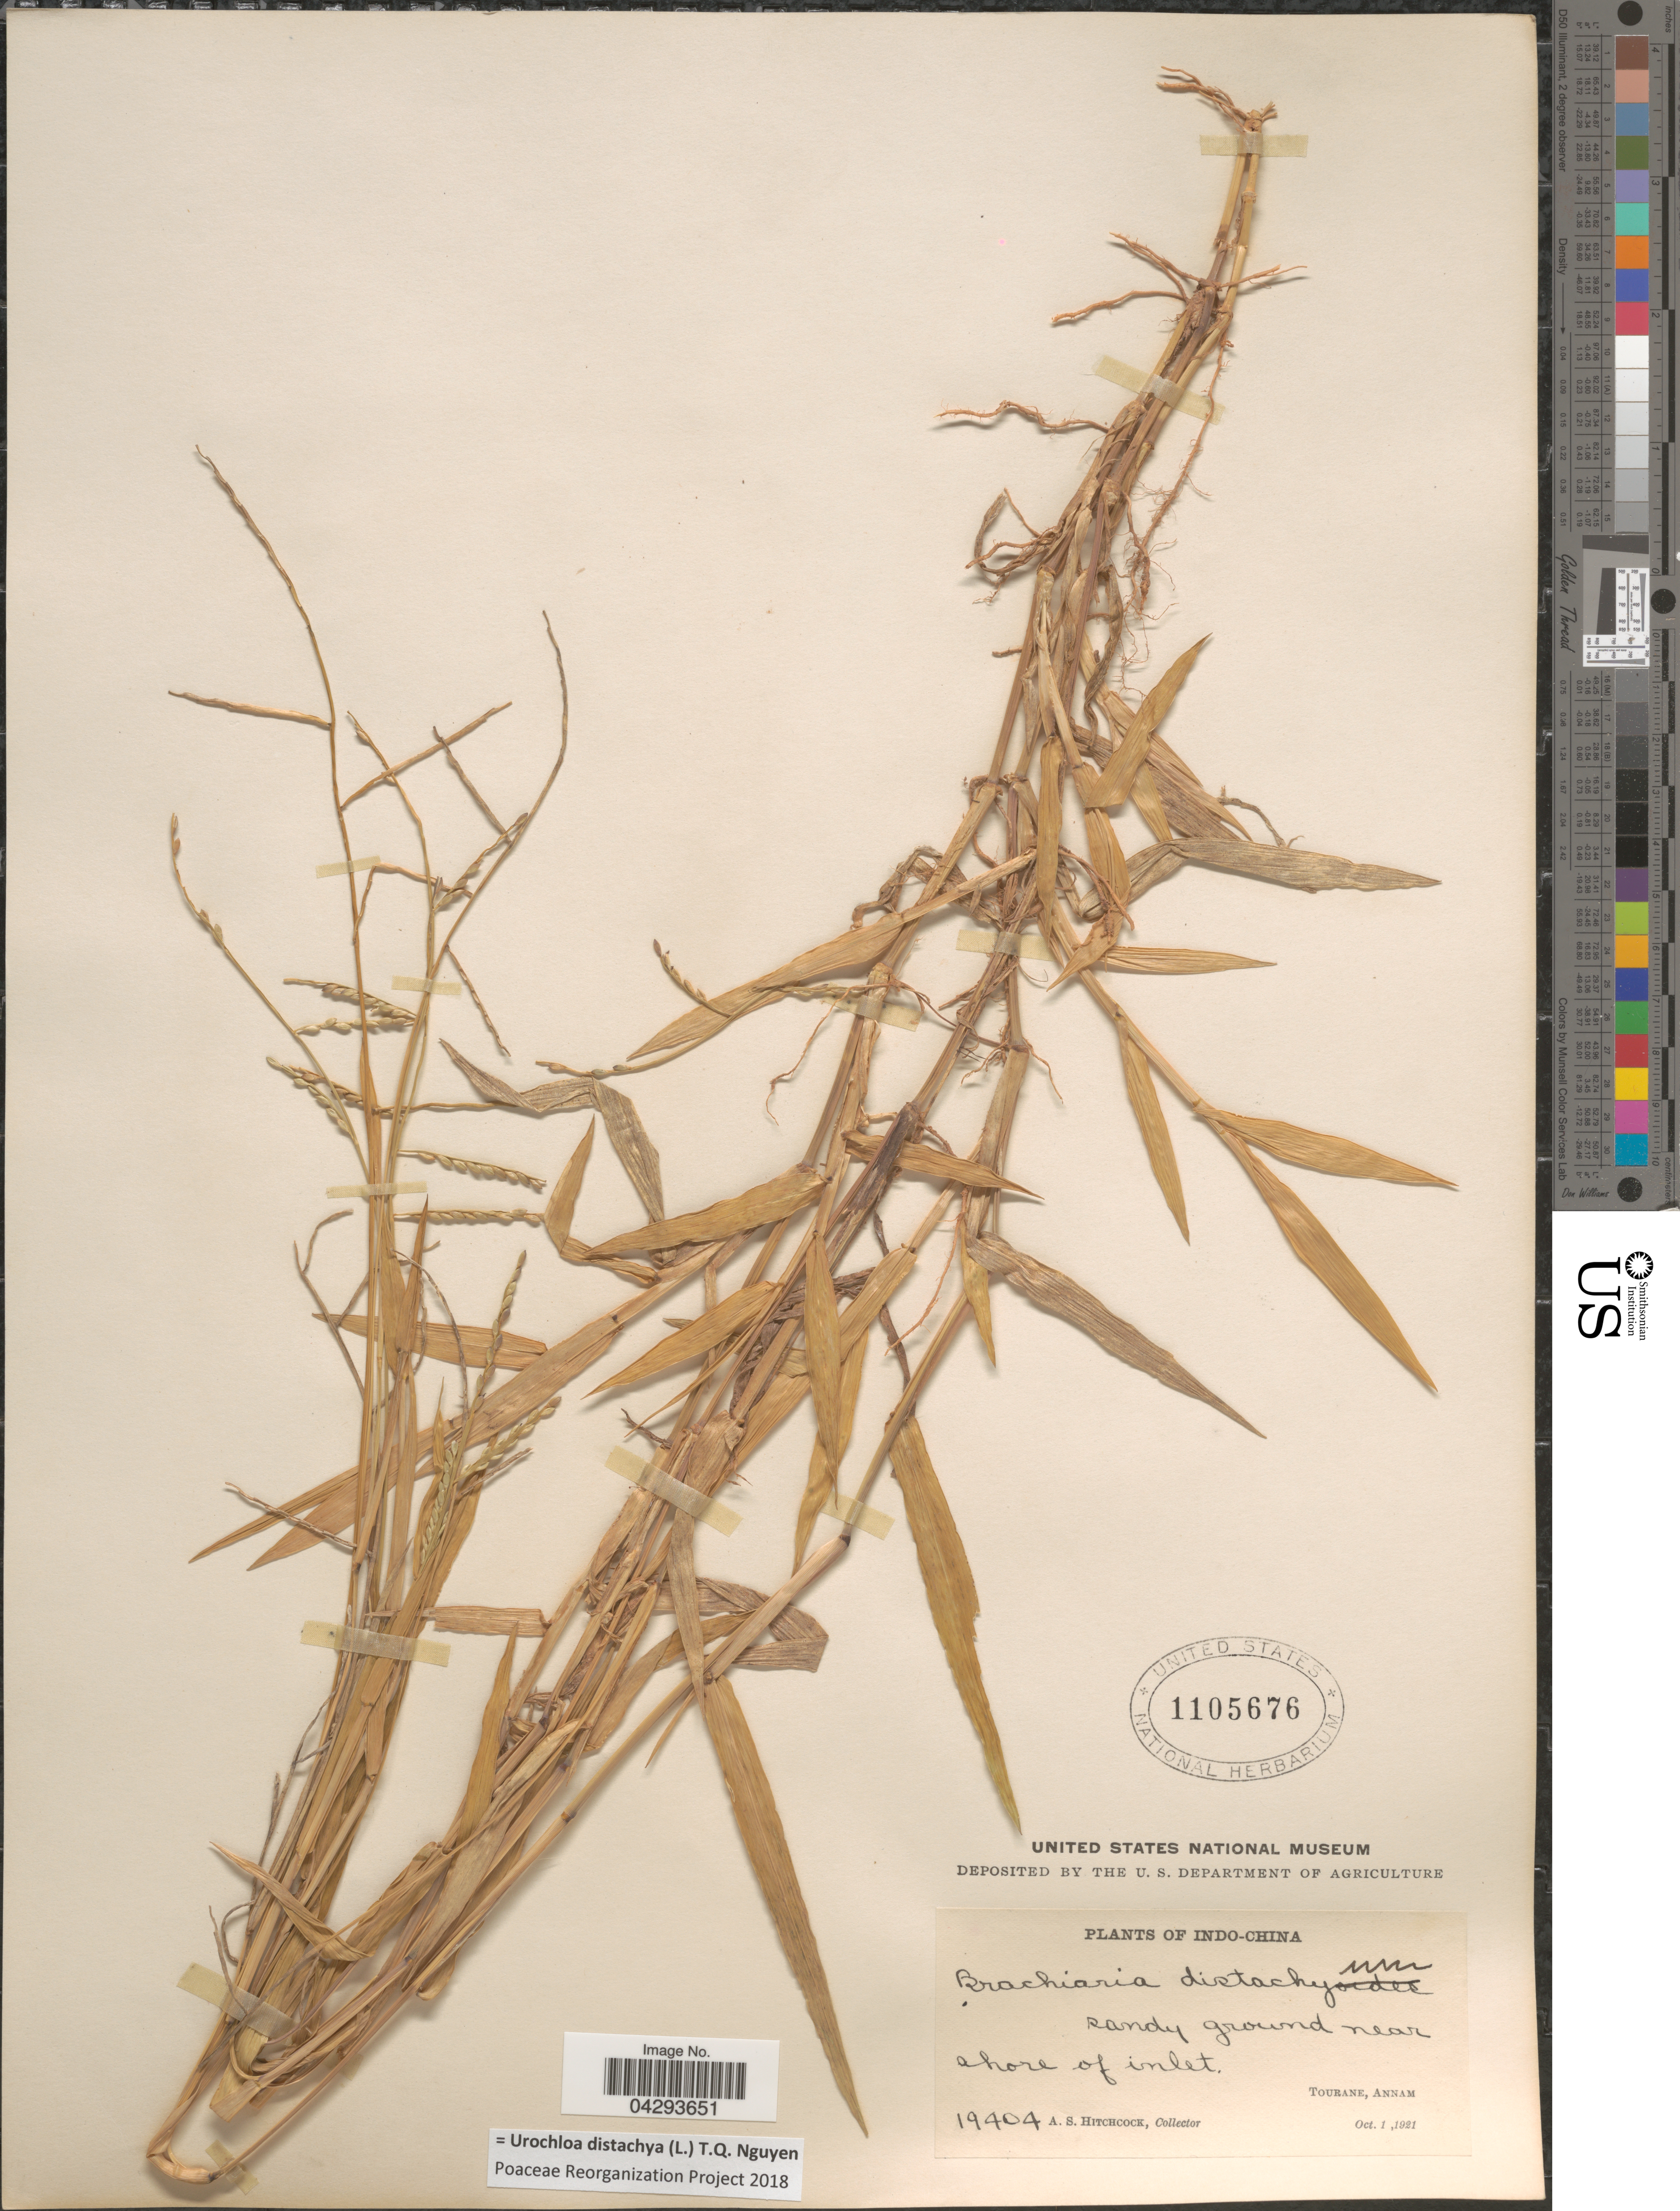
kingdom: Plantae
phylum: Tracheophyta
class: Liliopsida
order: Poales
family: Poaceae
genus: Urochloa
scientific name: Urochloa distachya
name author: (L.) T.Q. Nguyen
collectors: A. S. Hitchcock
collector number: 19404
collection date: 1921-10-01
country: Vietnam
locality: Tourane, Annam.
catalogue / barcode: US 1105676